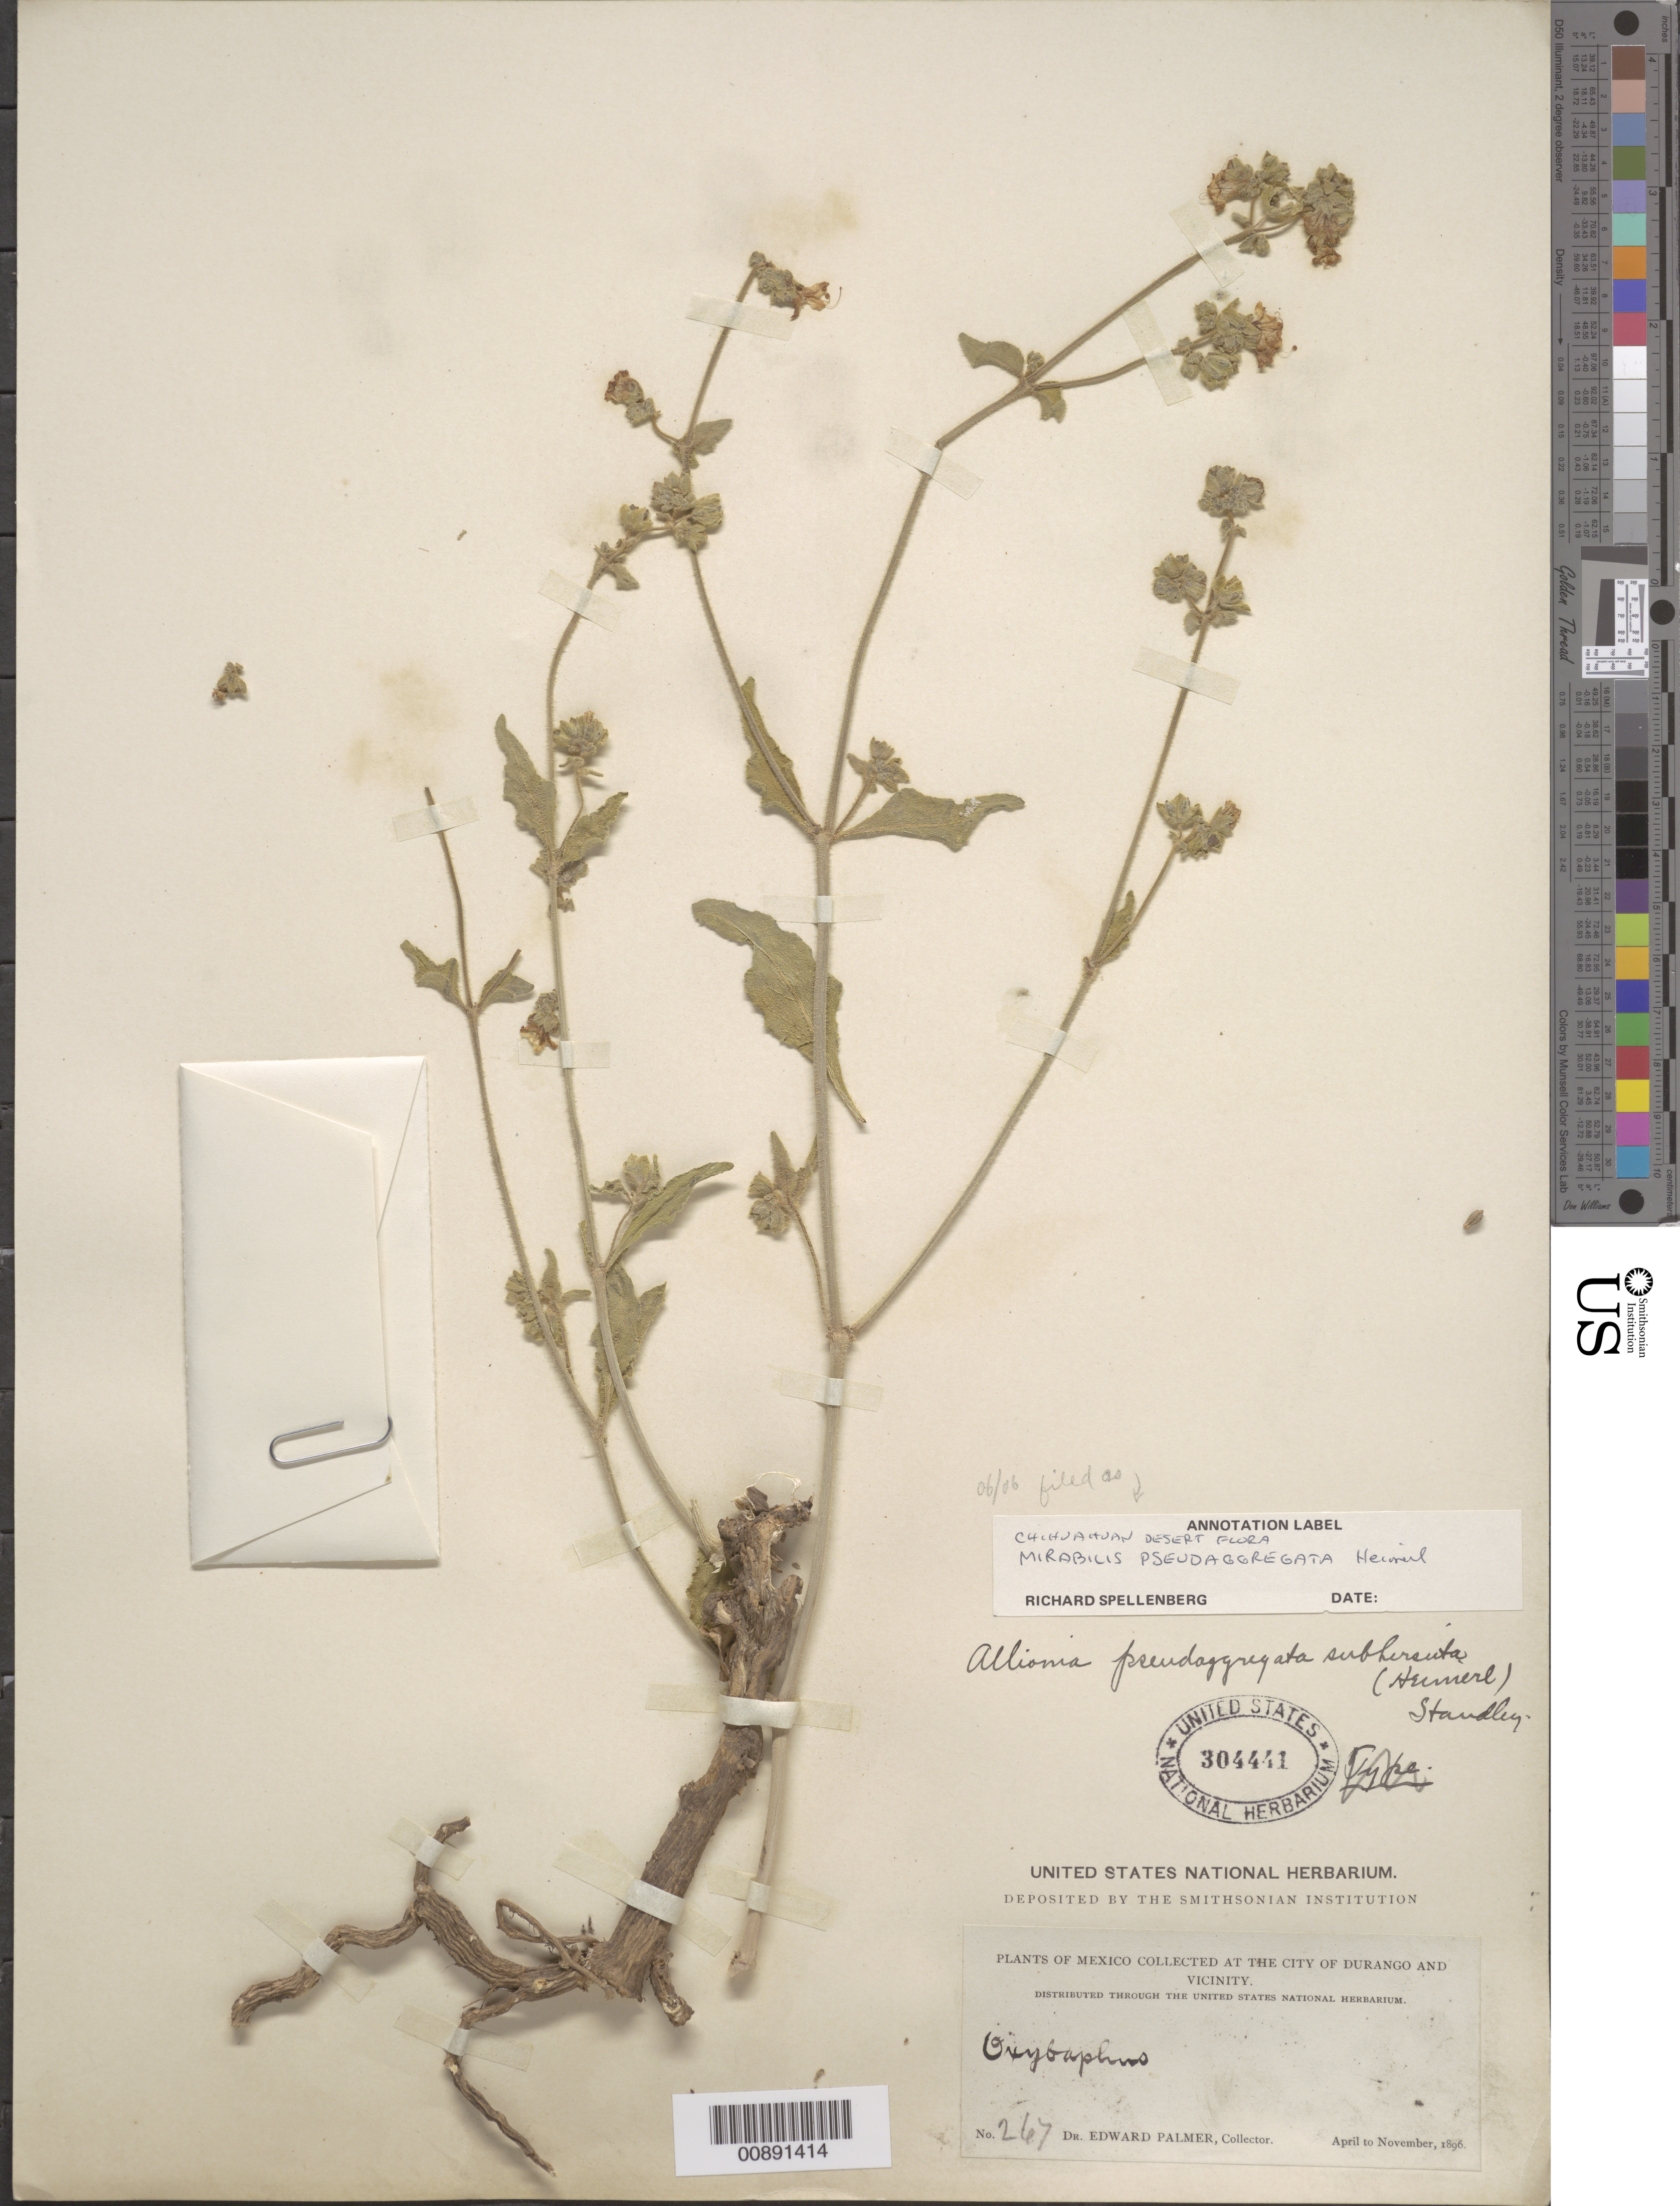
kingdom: Plantae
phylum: Tracheophyta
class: Magnoliopsida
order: Caryophyllales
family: Nyctaginaceae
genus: Mirabilis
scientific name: Mirabilis pseudaggregata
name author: Heimerl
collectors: E. Palmer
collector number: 267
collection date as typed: Apr 1896 to -- Nov 1896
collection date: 1896-04/1896-11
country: Mexico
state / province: Durango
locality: City of Durango and vicinity.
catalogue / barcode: US 304441